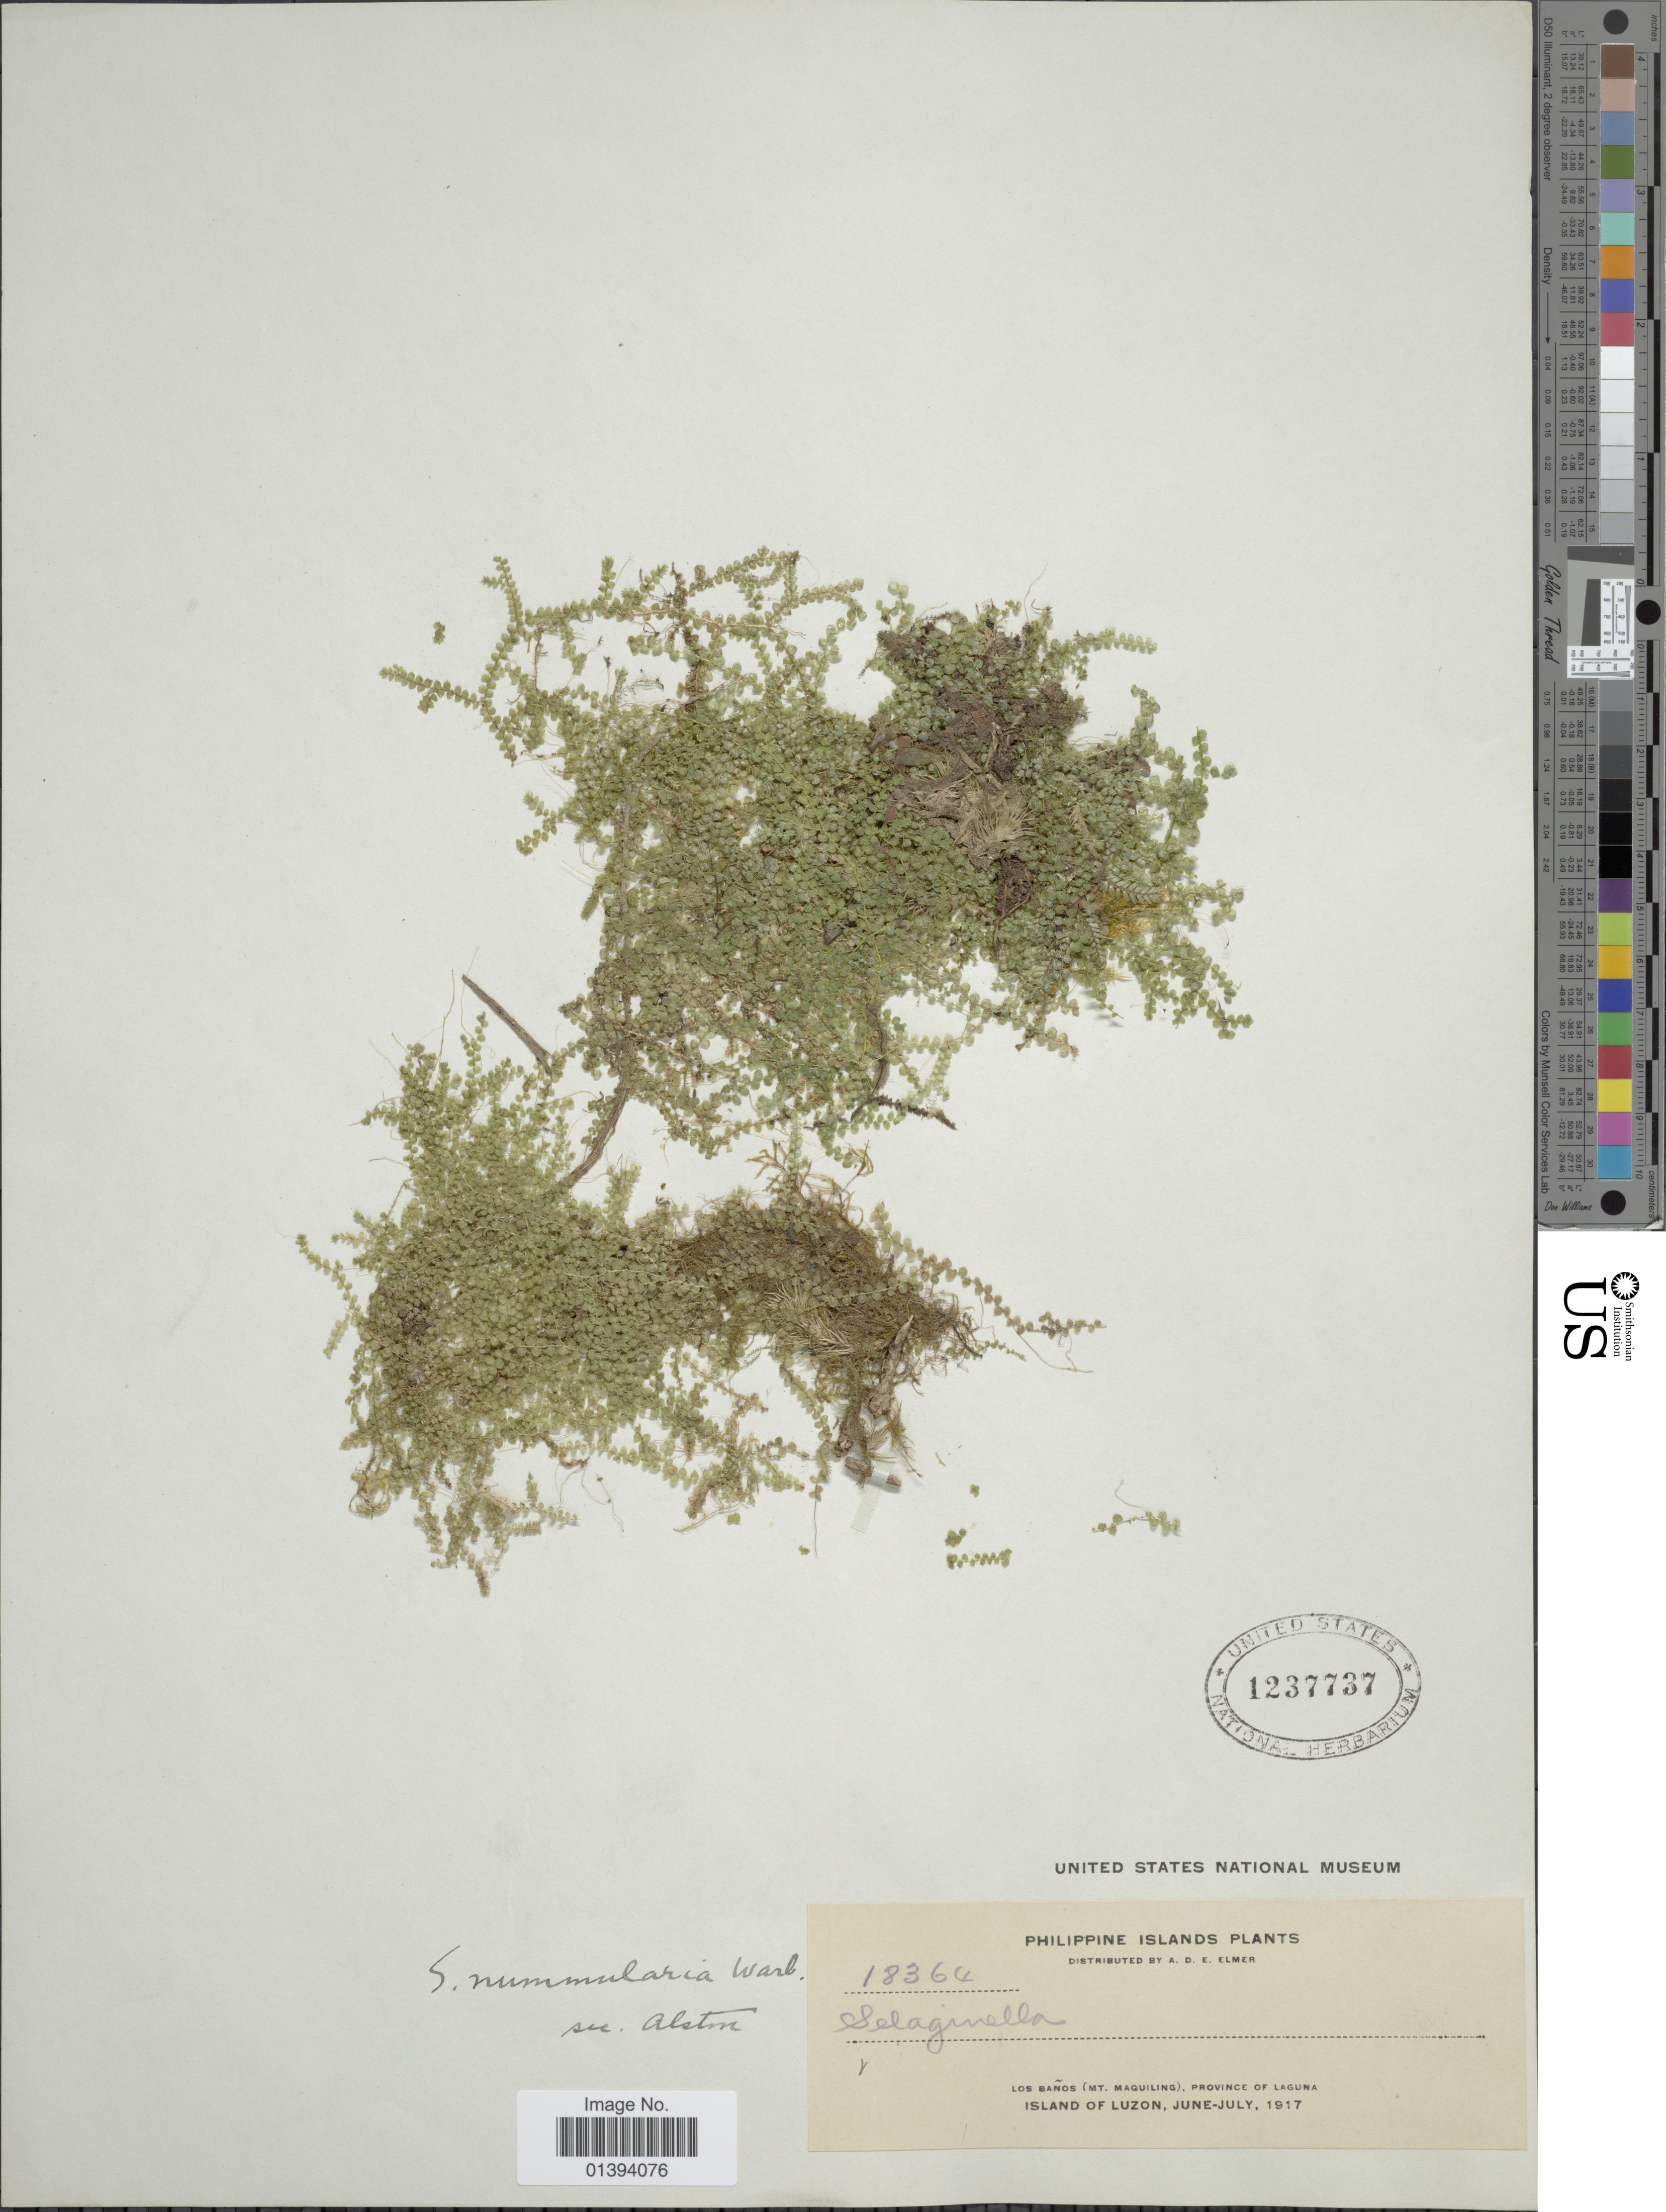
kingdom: Plantae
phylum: Tracheophyta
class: Lycopodiopsida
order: Selaginellales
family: Selaginellaceae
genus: Selaginella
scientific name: Selaginella nummularia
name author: Warb.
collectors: A. D. E. Elmer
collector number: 18364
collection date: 1917-06/1917-07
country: Philippines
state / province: Central Luzon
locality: Los Baños(Mt. Maquiling)province of Laguna, Island of Luzon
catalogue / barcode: US 1237737